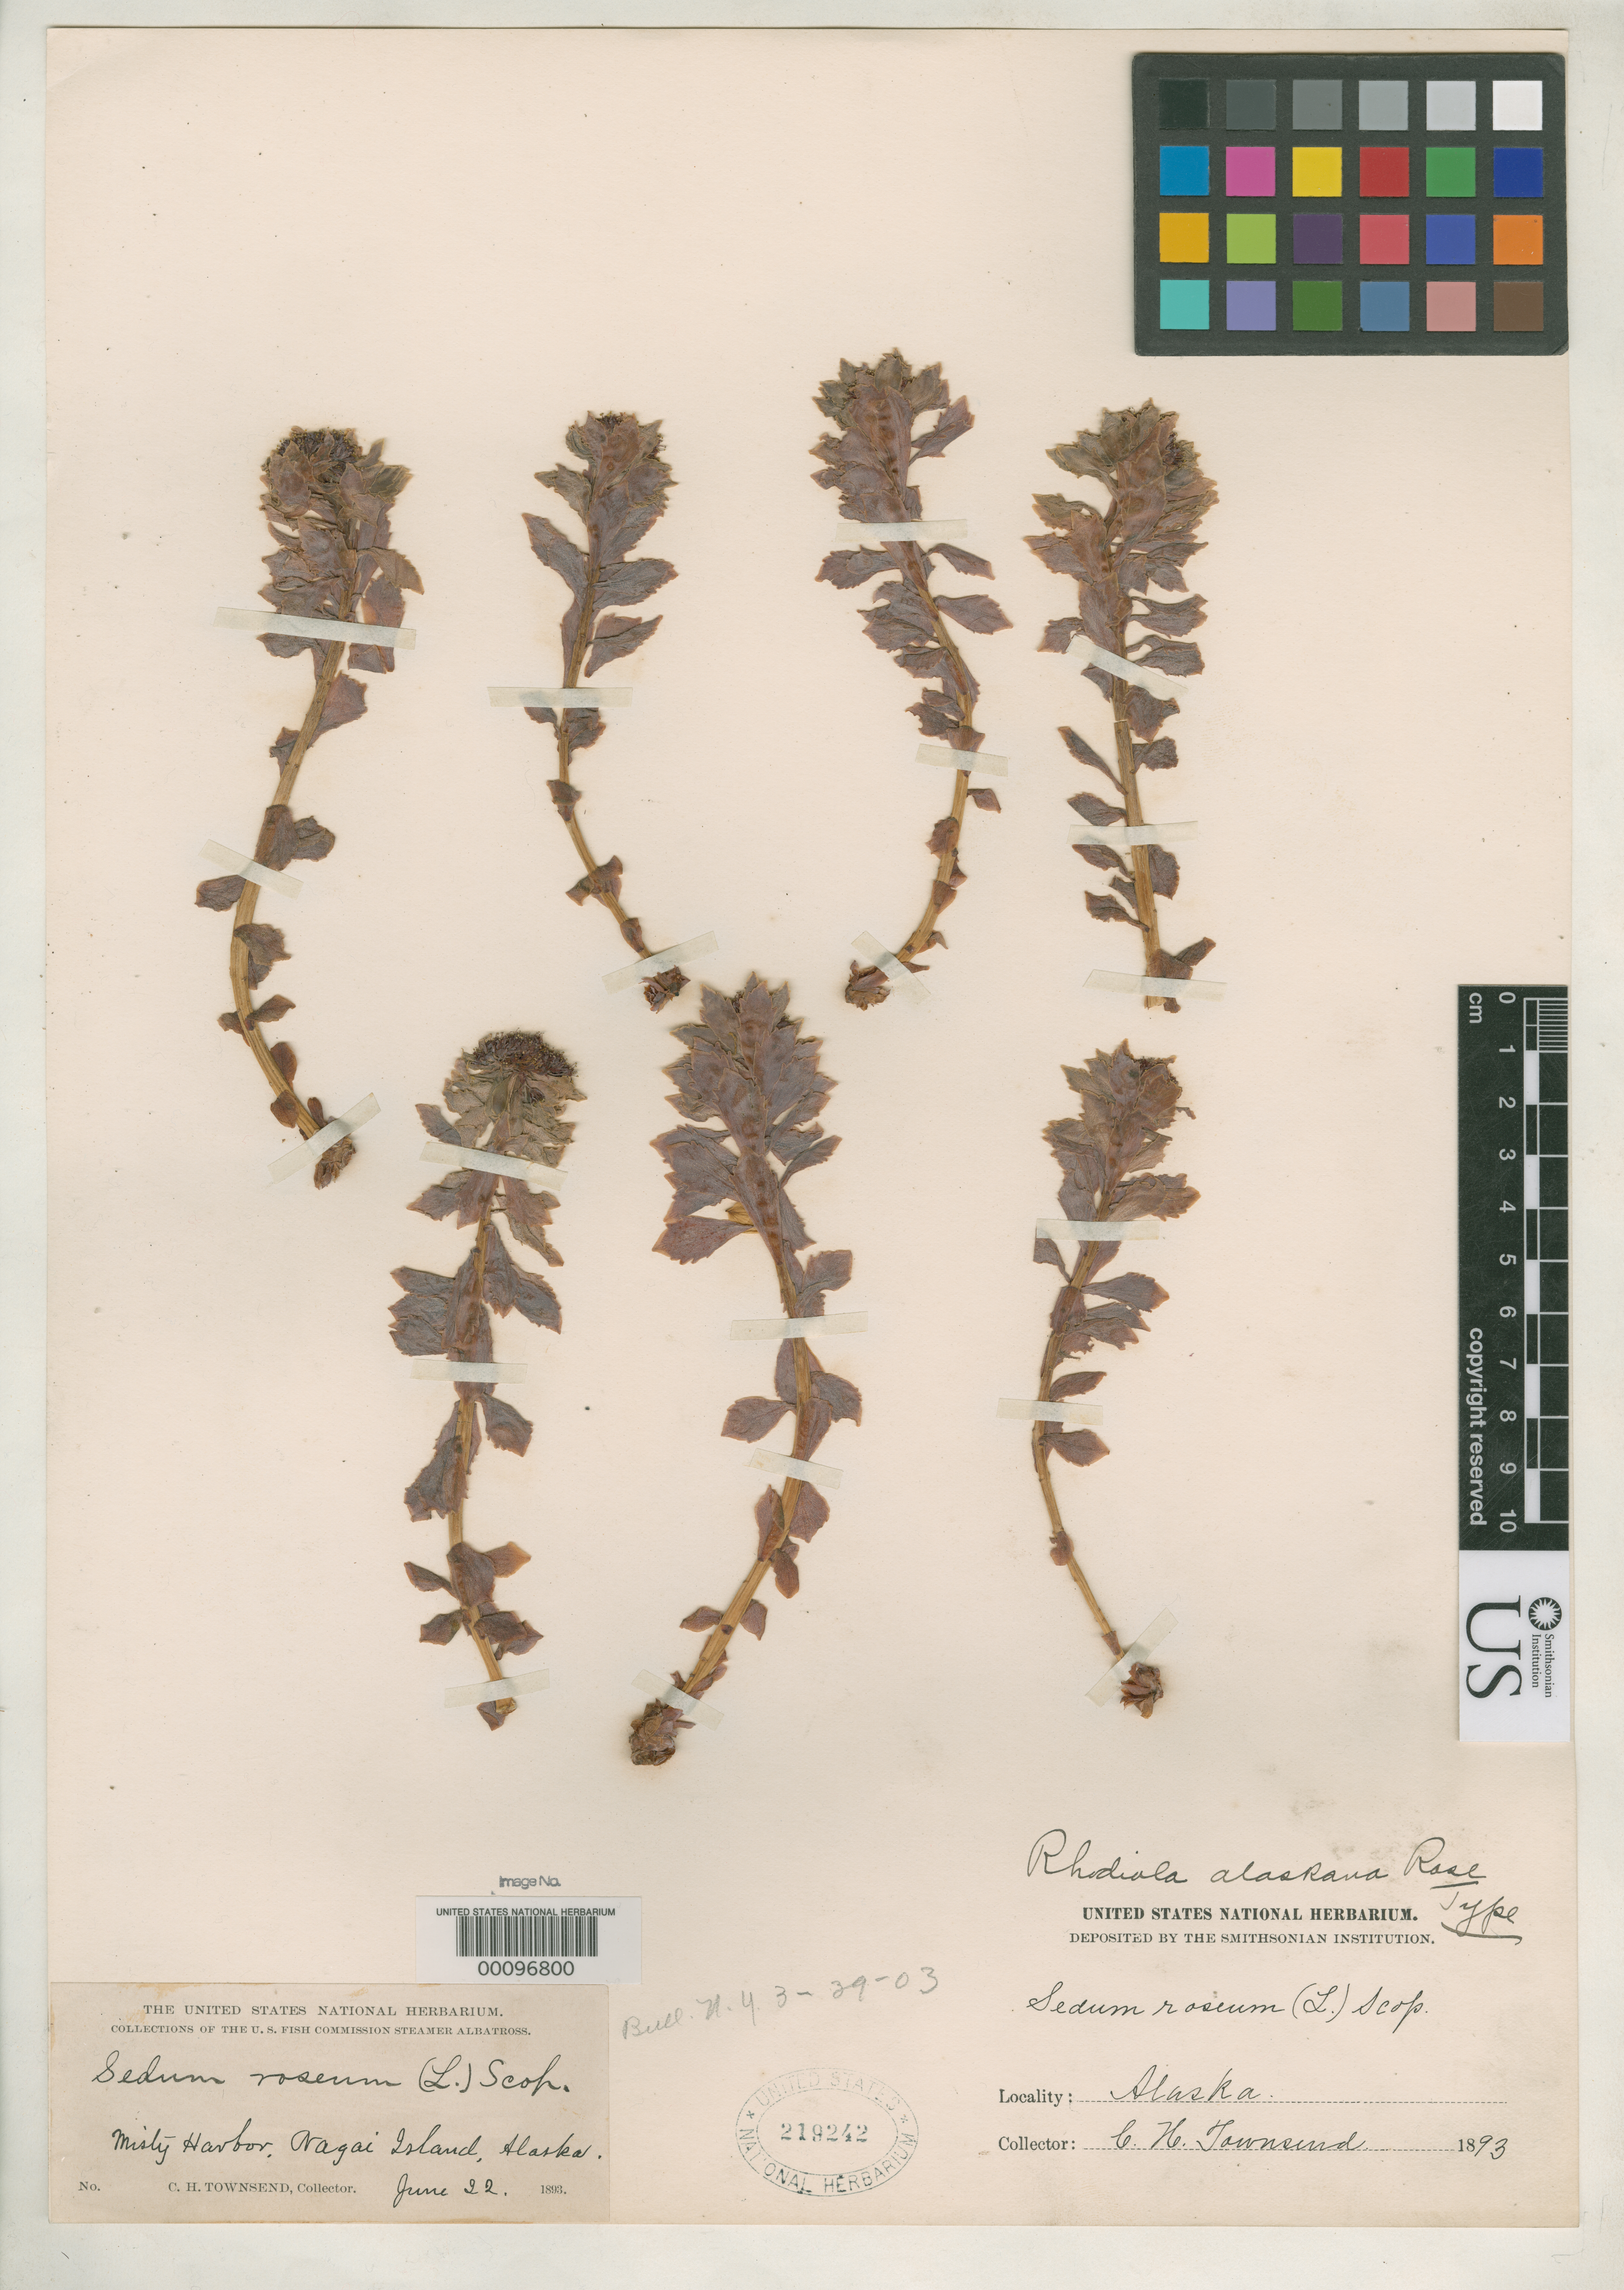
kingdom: Plantae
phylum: Tracheophyta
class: Magnoliopsida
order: Saxifragales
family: Crassulaceae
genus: Rhodiola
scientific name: Rhodiola alaskana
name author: Rose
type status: Holotype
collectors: C. H. T. Townsend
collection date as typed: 22 Jul 1893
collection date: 1893-07-22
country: United States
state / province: Alaska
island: Nagai Island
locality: Misty Harbor.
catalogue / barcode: US 219242